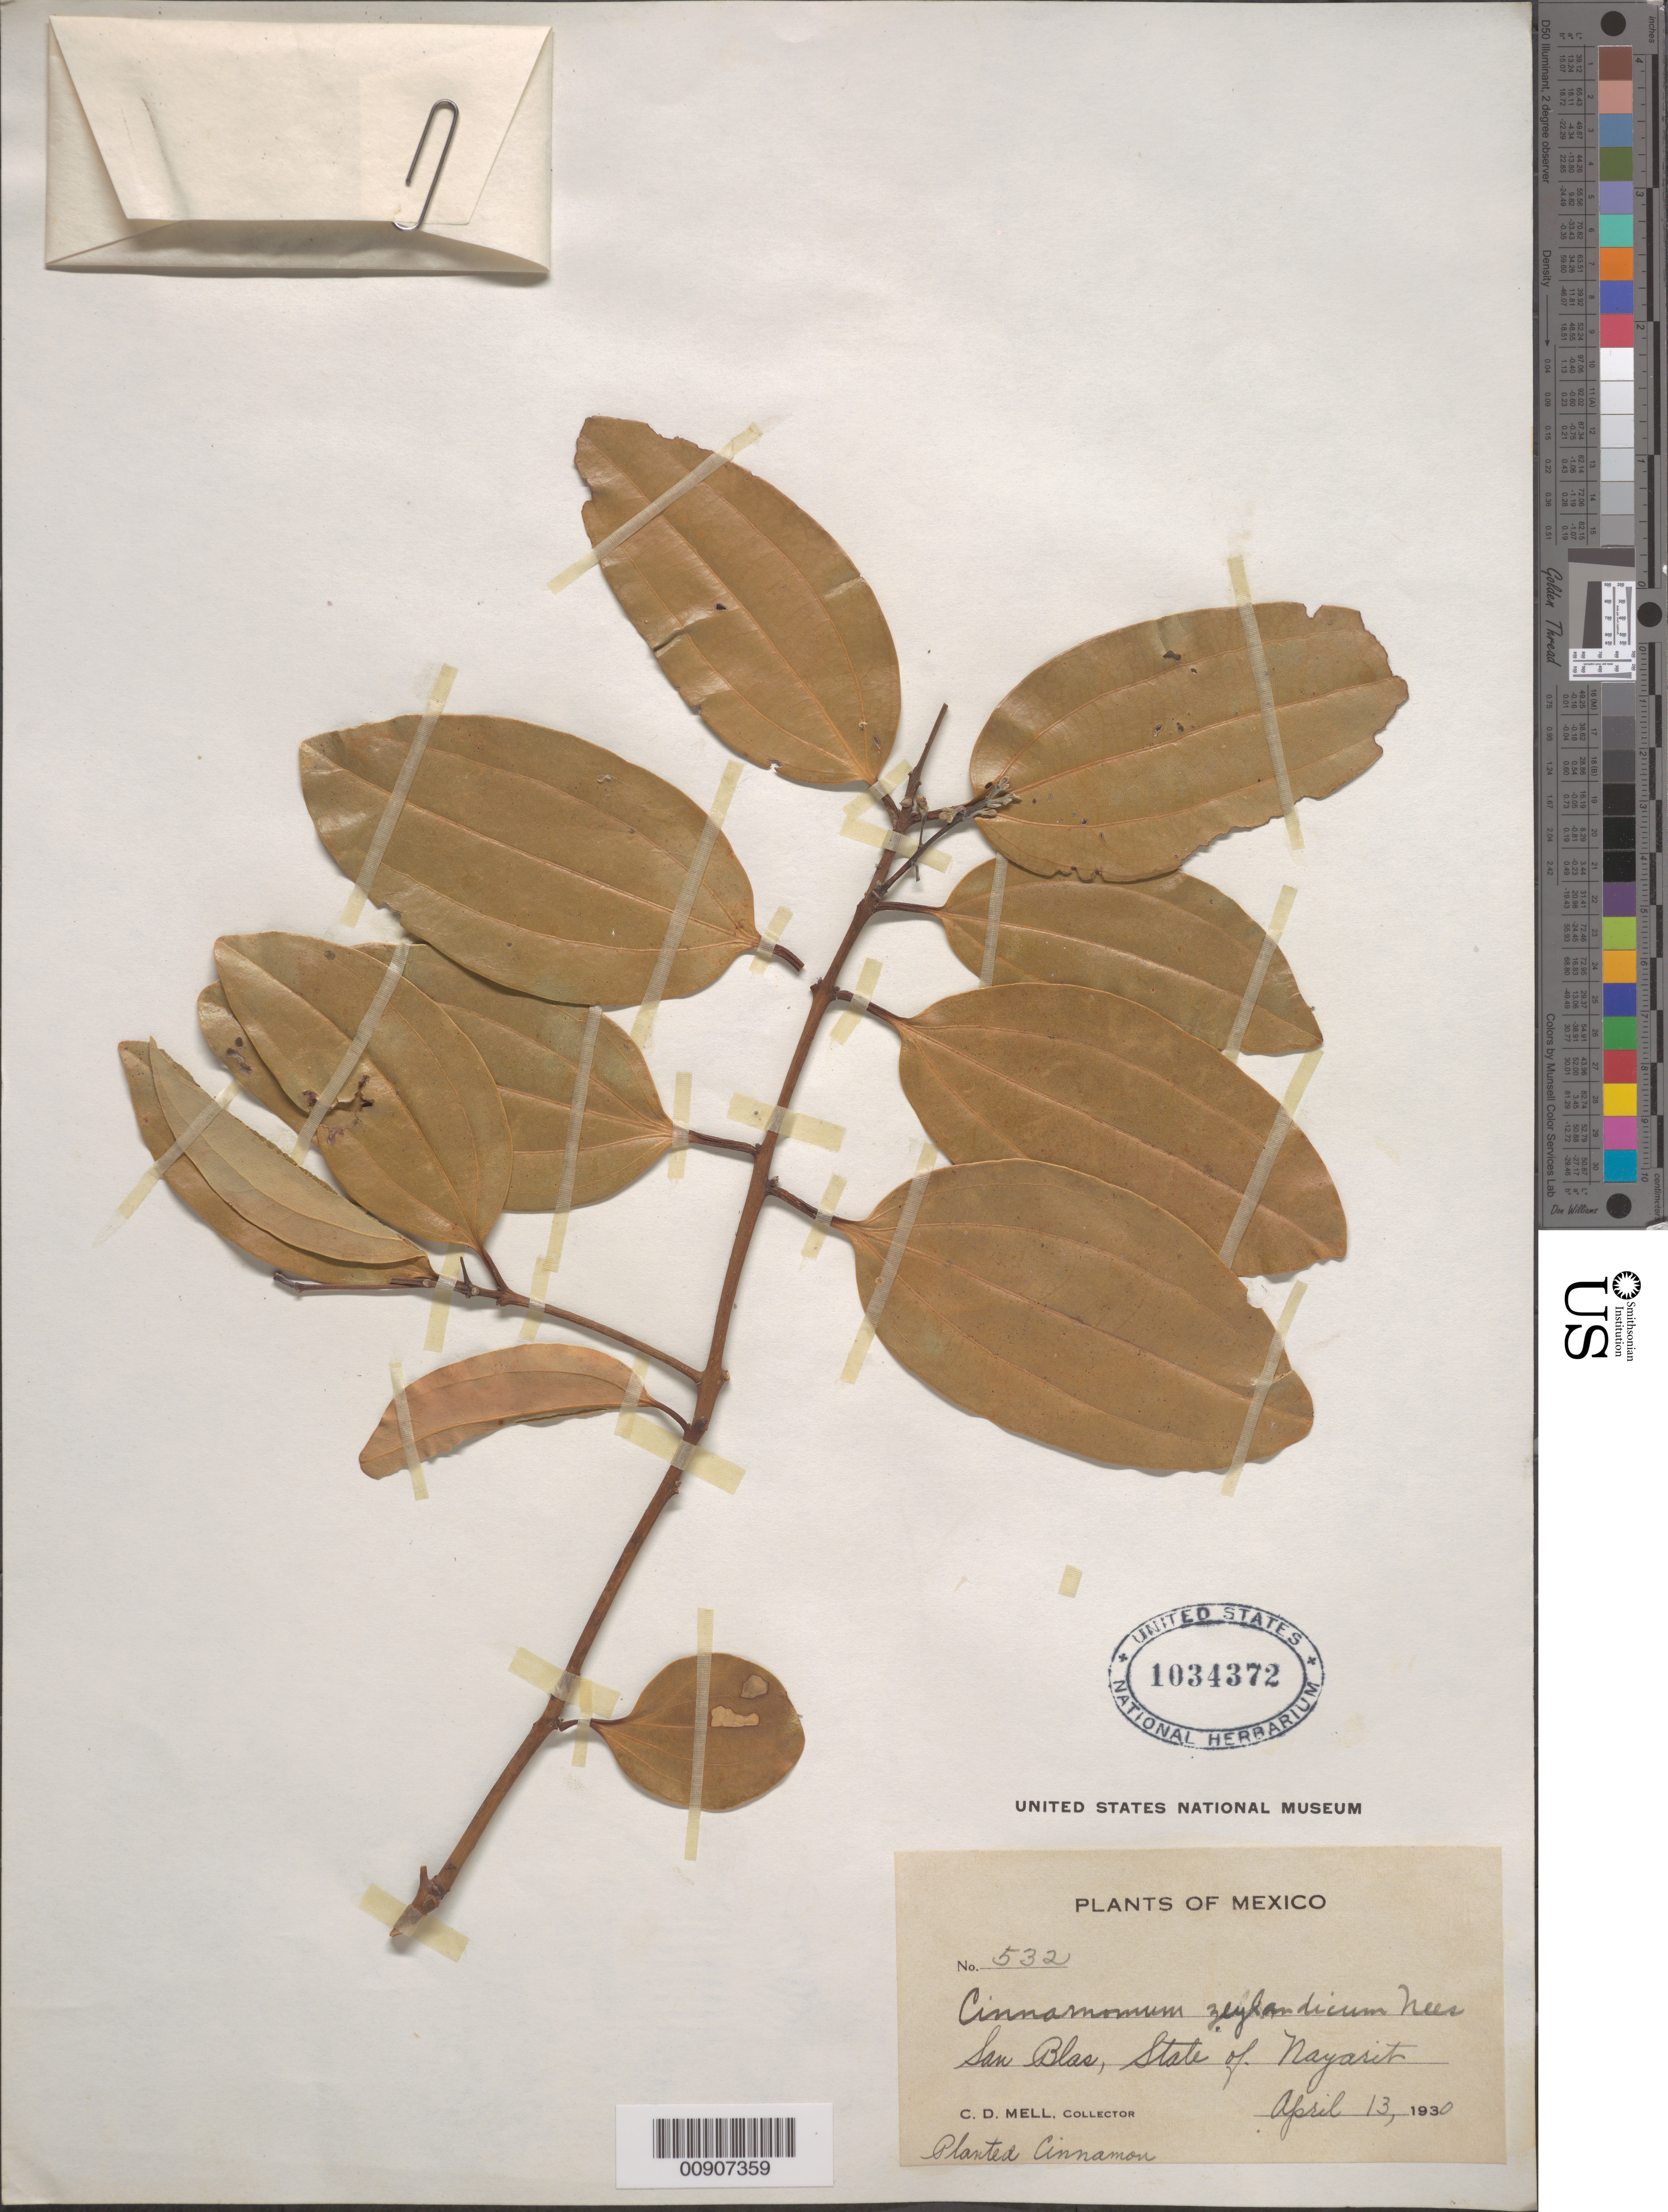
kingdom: Plantae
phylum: Tracheophyta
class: Magnoliopsida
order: Laurales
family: Lauraceae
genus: Cinnamomum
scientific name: Cinnamomum zeylanicum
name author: Blume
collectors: C. D. Mell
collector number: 532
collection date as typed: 13 Apr 1930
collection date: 1930-04-13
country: Mexico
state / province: Nayarit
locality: San Blas, State of Nayarit.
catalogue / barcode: US 1034372